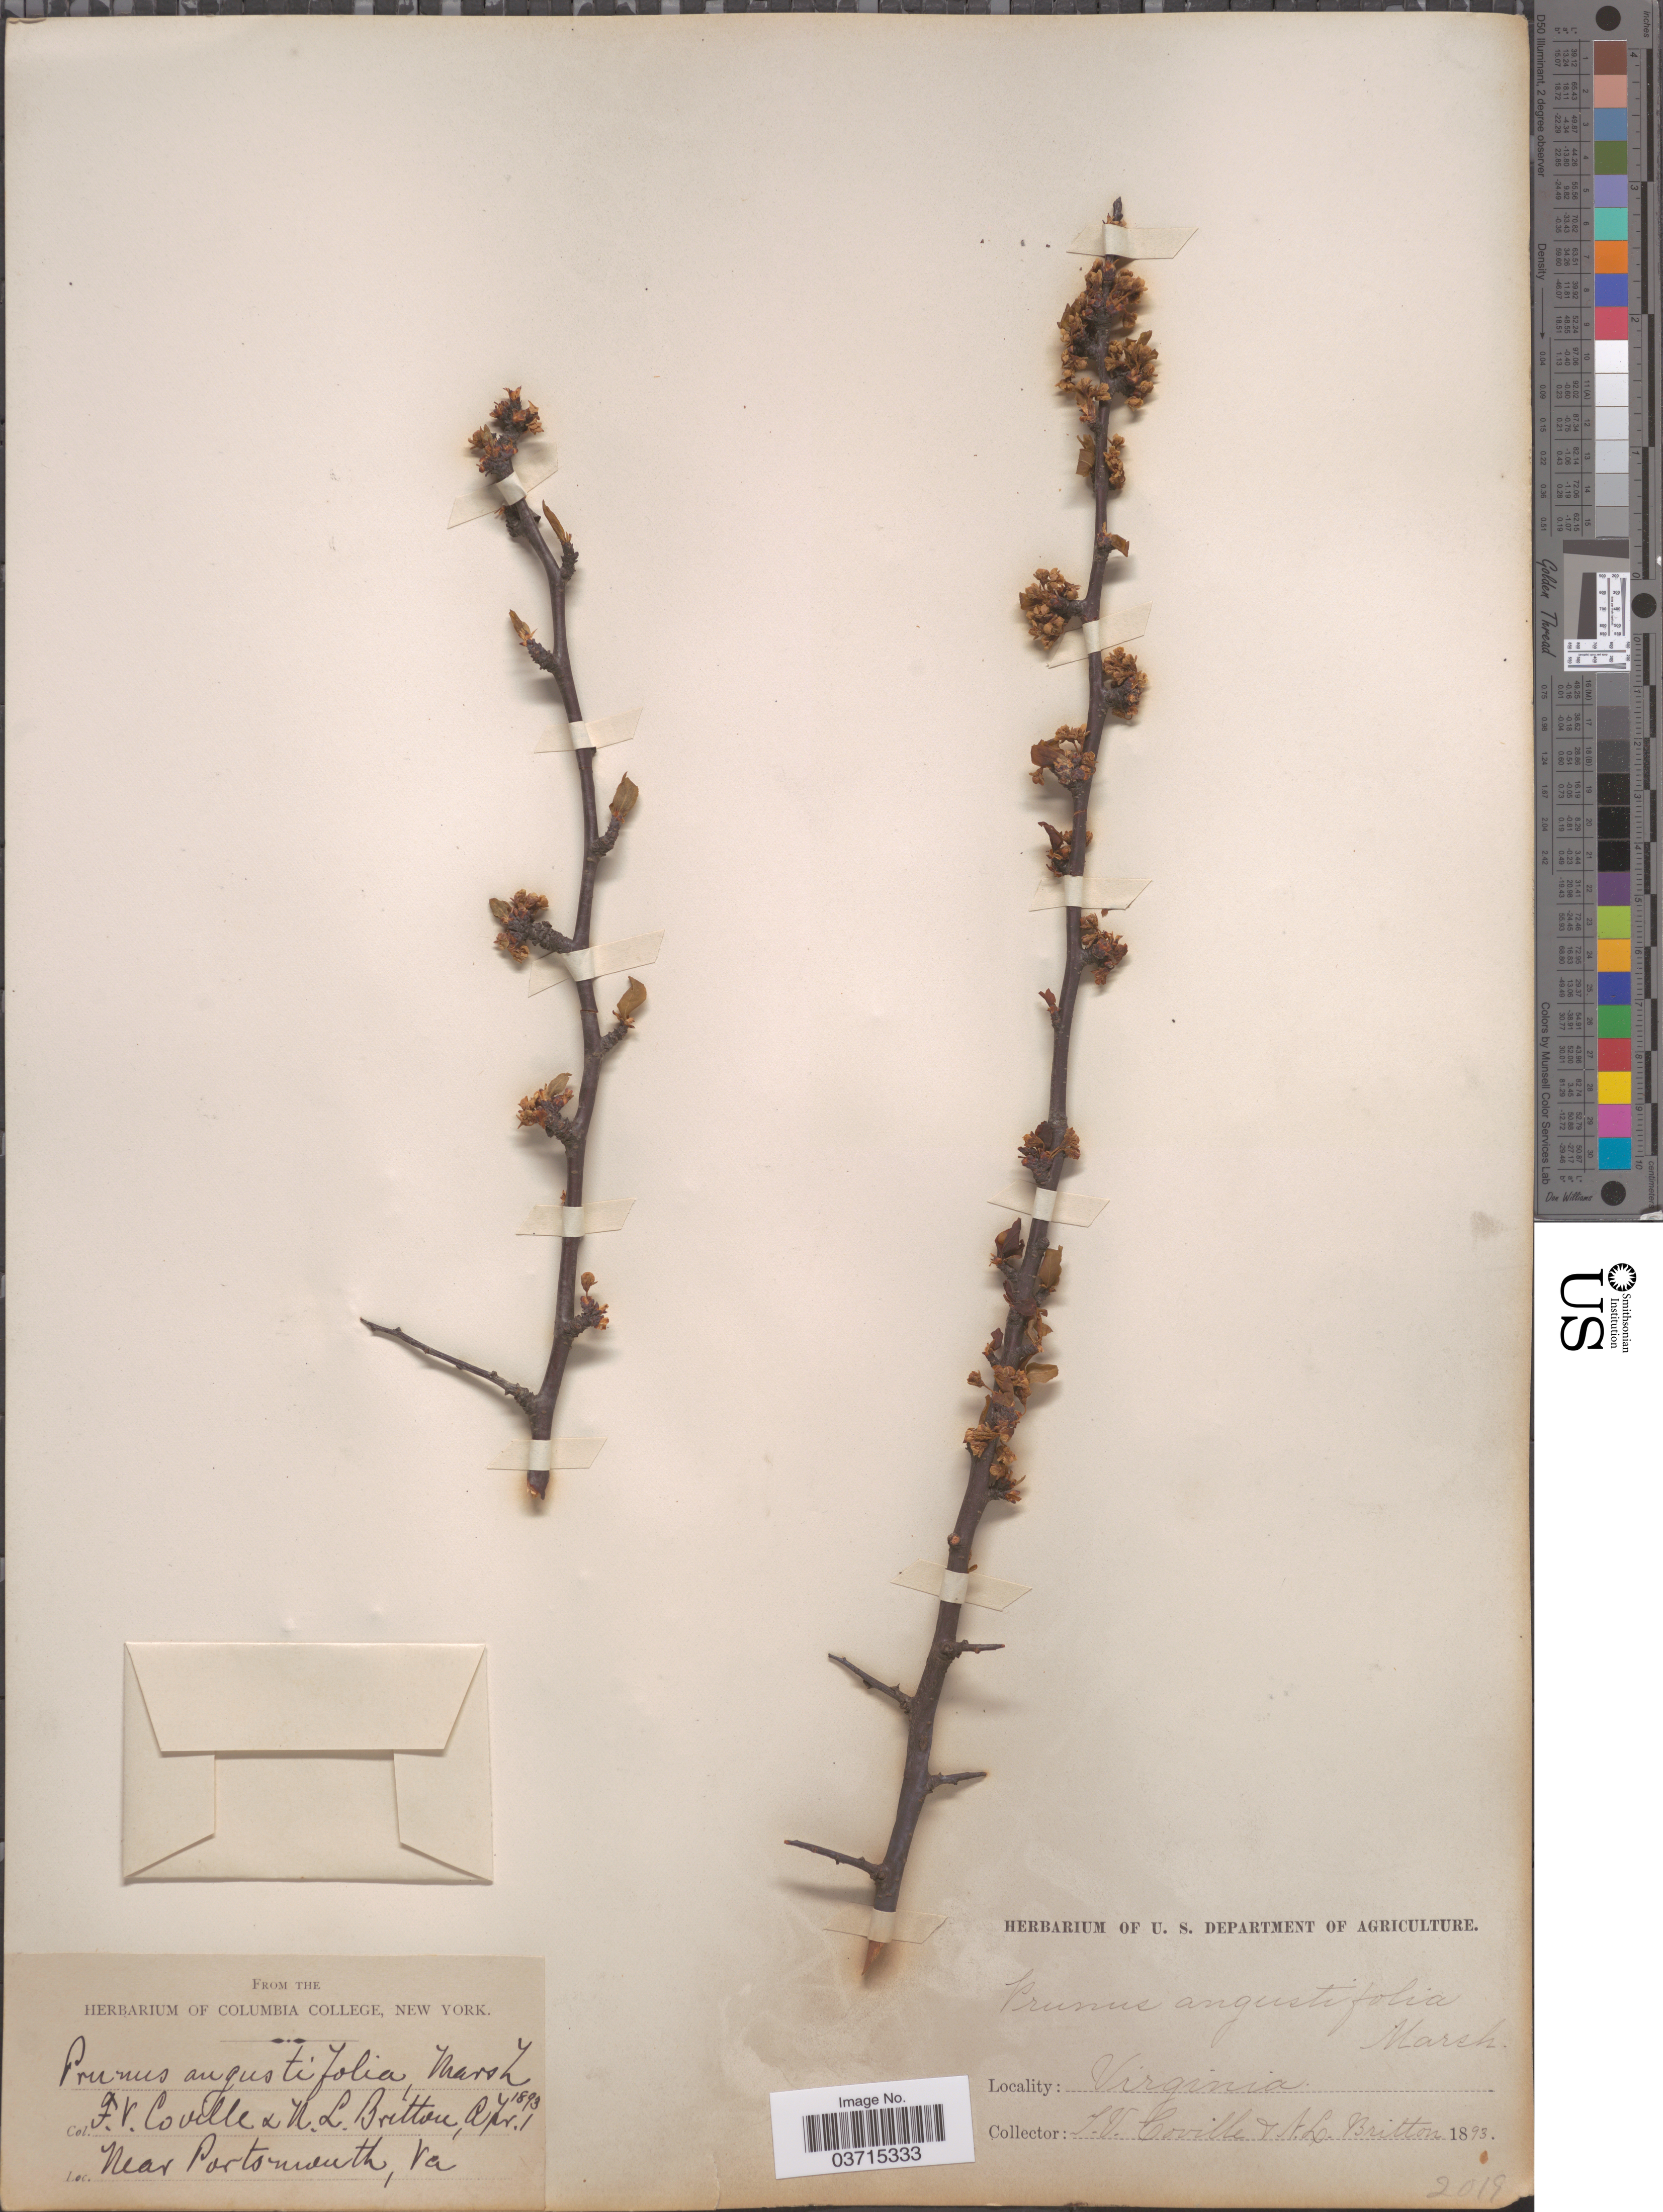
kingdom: Plantae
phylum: Tracheophyta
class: Magnoliopsida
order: Rosales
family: Rosaceae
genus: Prunus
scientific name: Prunus angustifolia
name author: Marshall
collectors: F. V. Coville & Mrs. N. L. Britton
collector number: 2019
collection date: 1893-04-01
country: United States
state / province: Virginia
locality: Near Portsmouth.